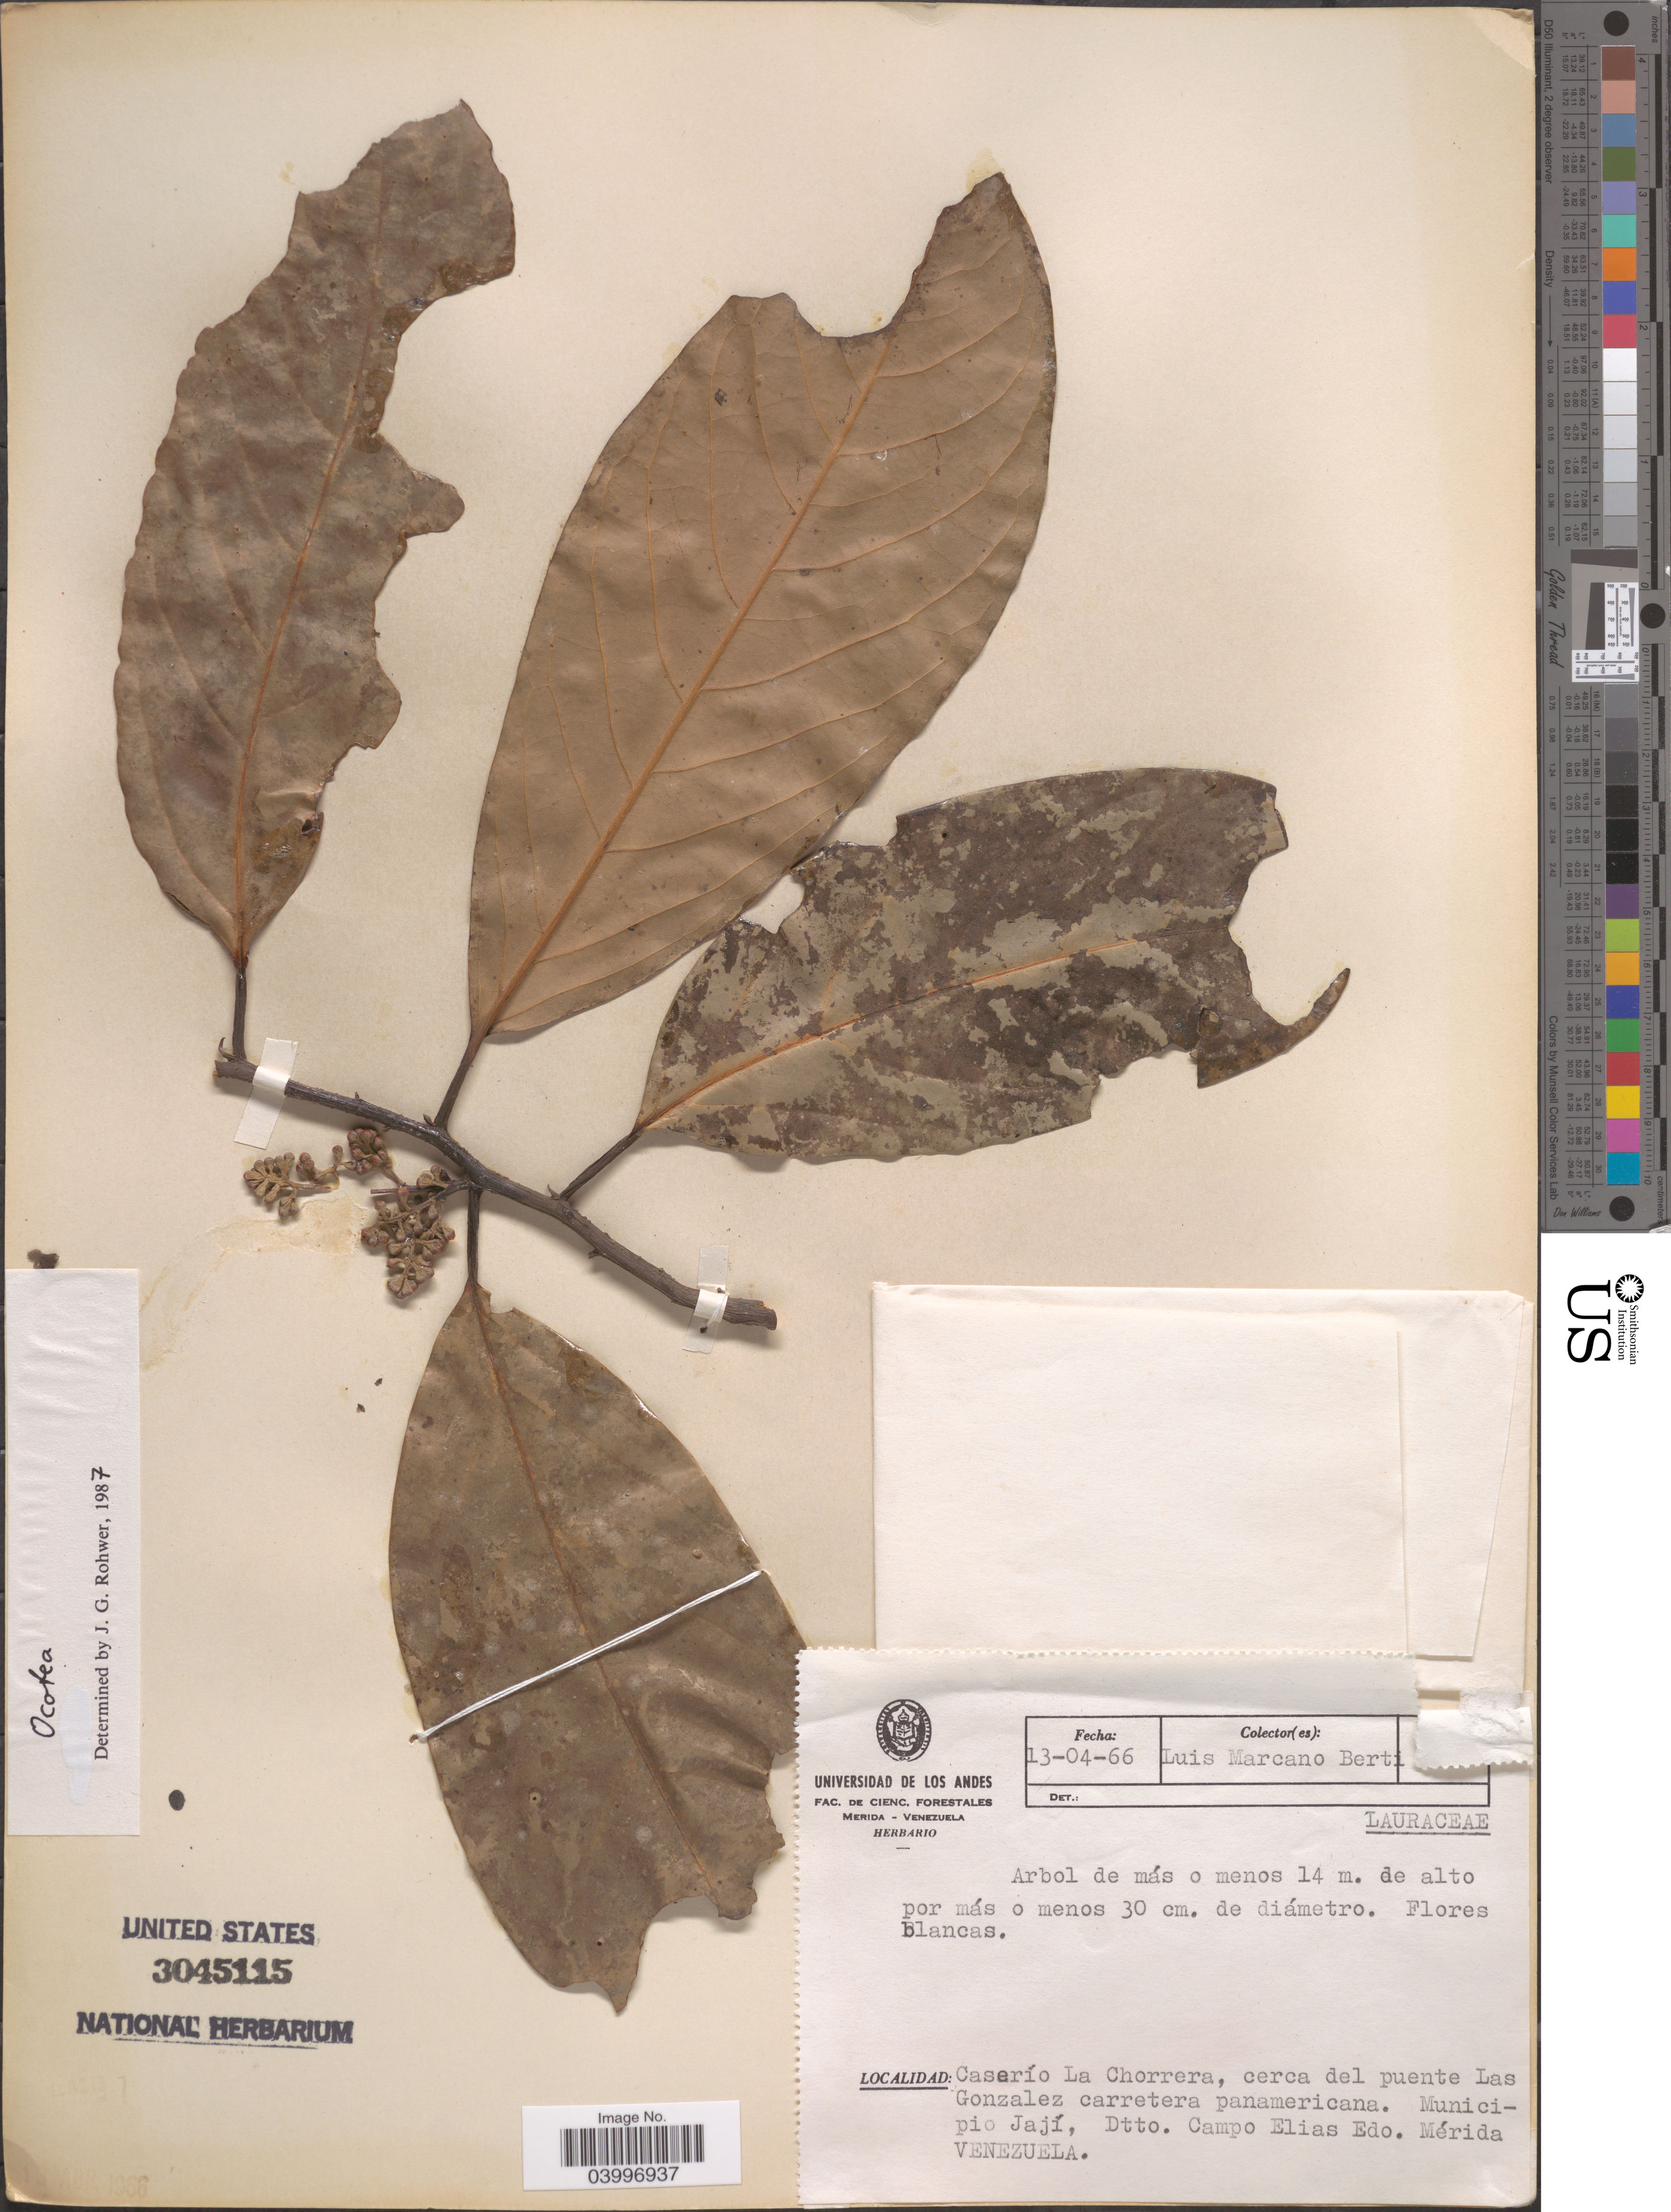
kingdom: Plantae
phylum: Tracheophyta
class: Magnoliopsida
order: Laurales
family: Lauraceae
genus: Ocotea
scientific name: Ocotea sp.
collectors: L. Marcano-Berti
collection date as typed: Transcribed d/m/y: 13/4/66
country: Venezuela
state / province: Merida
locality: Caserío La Chorrera, cerca del puente Las Gonzalez carretera panamericana. Municipio Jají, Dtto. Campo Elias Edo. Mérida.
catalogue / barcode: US 3045115